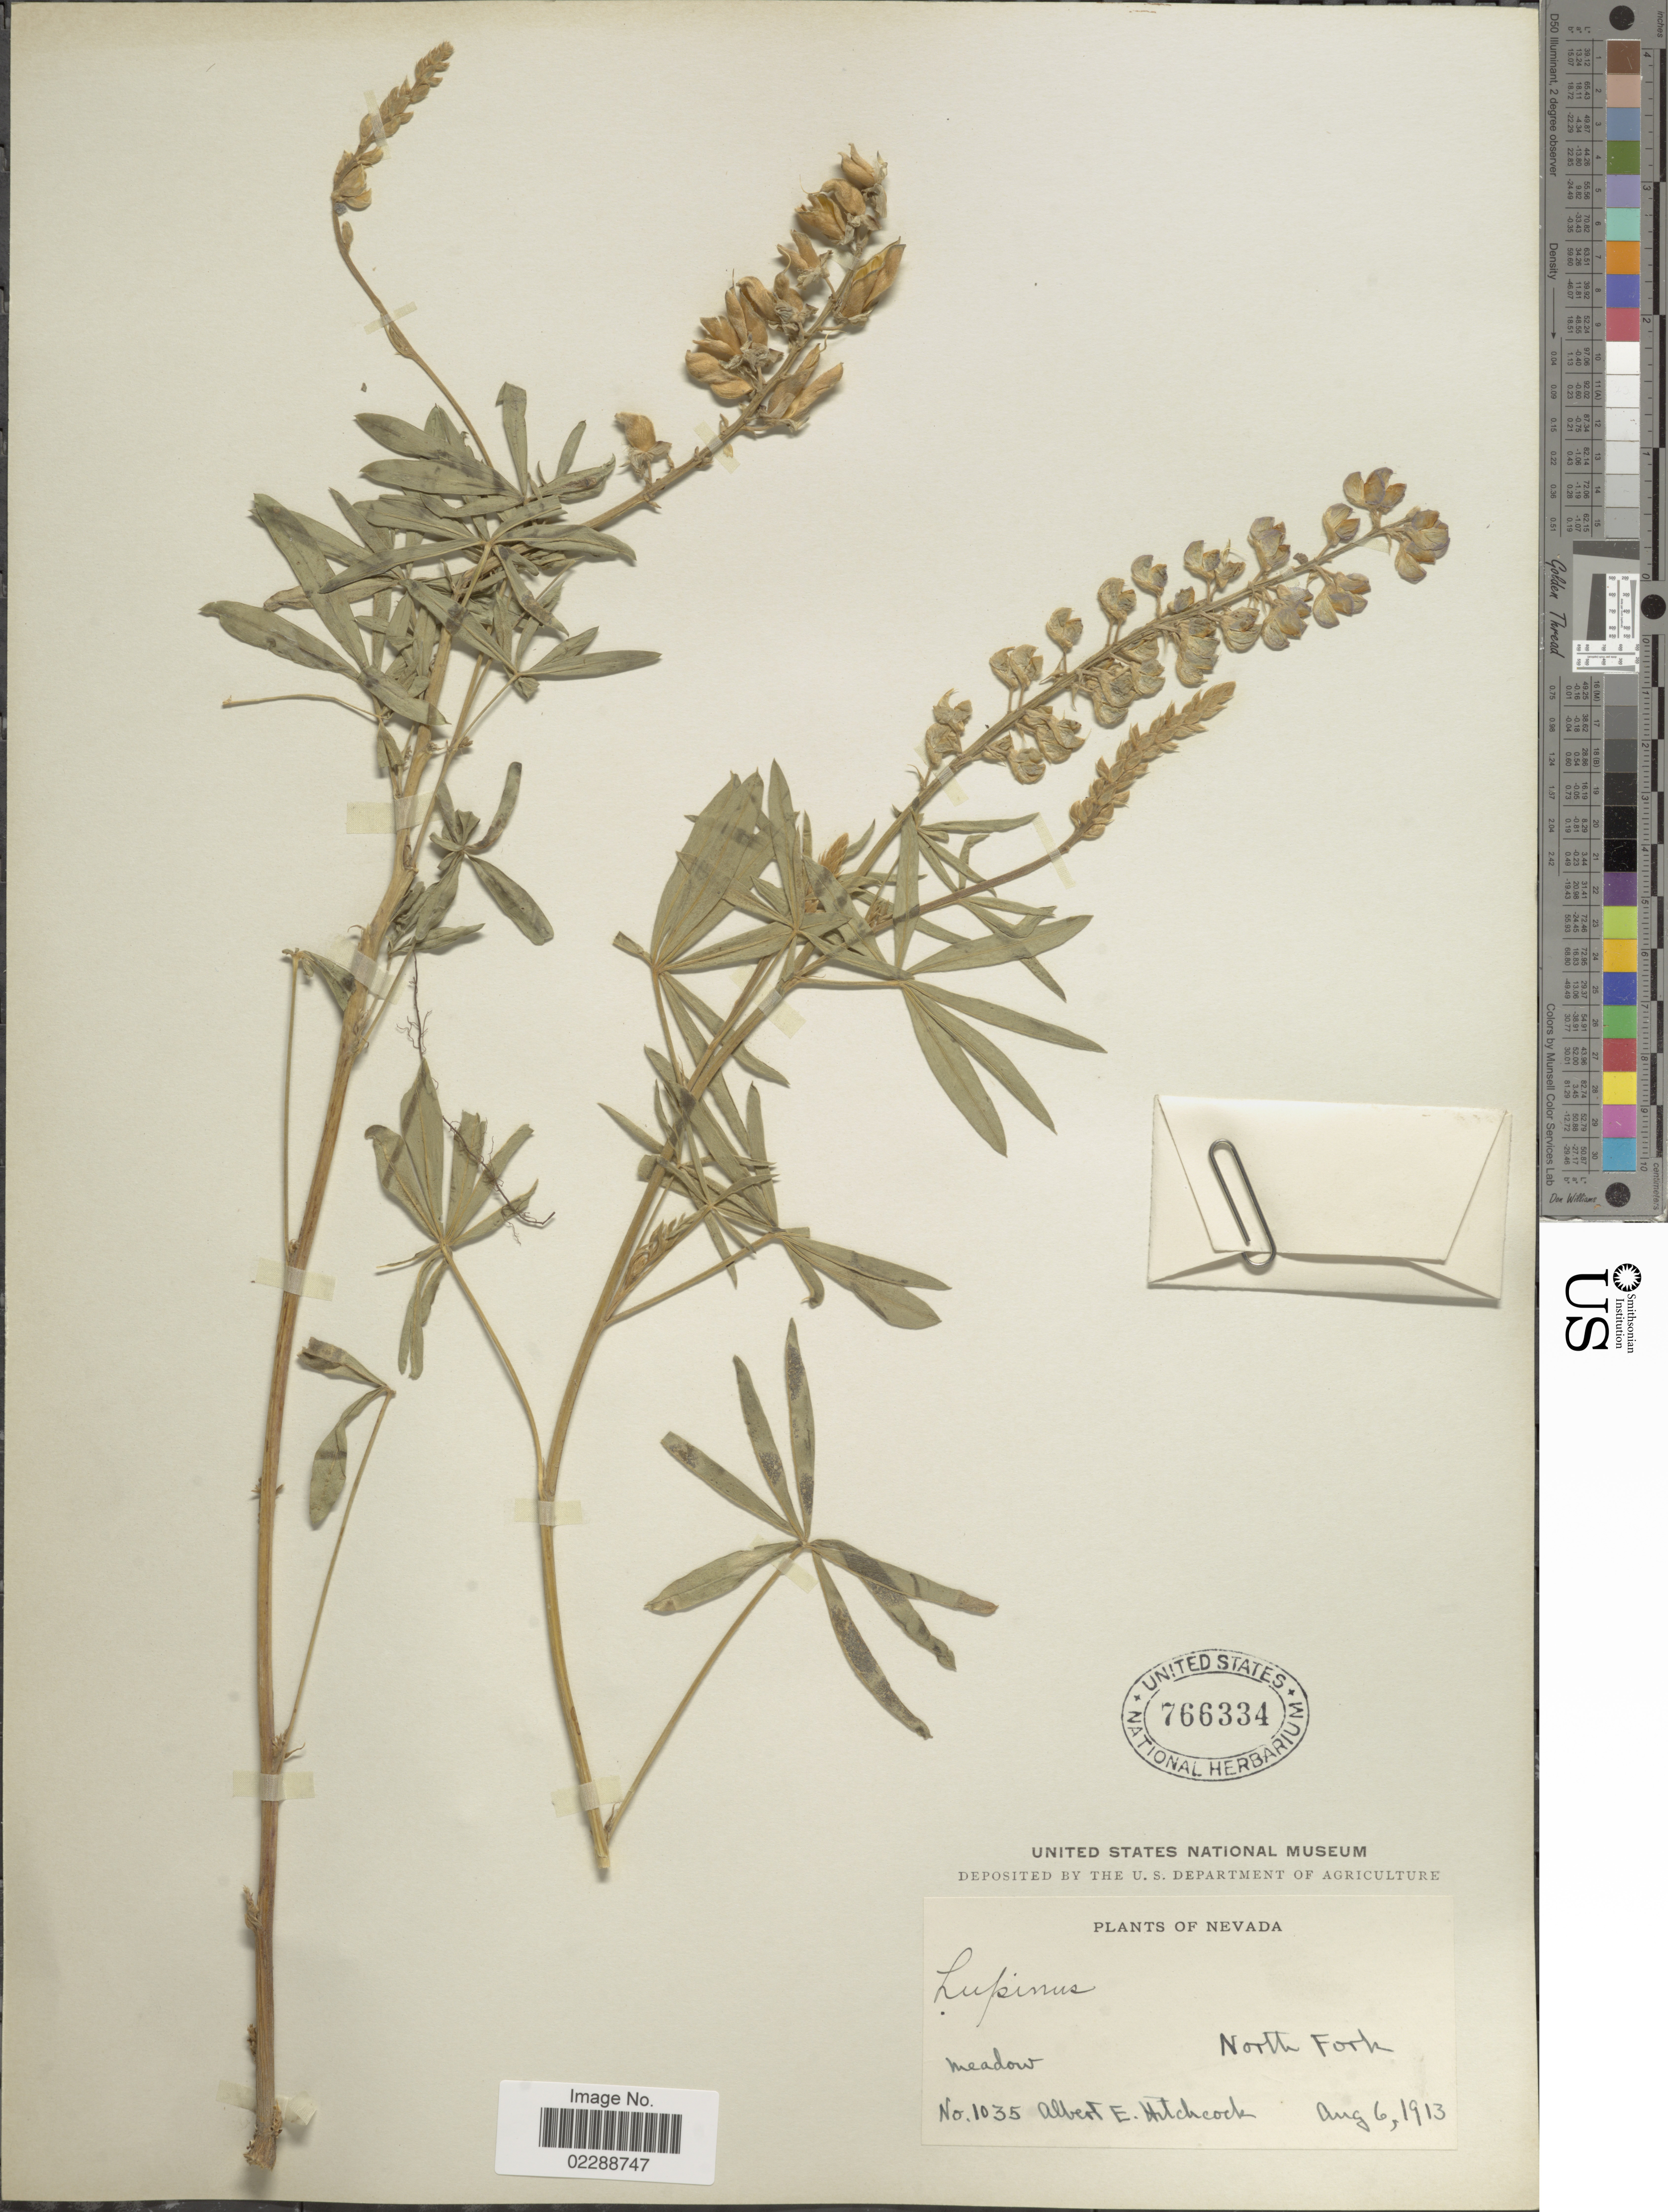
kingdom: Plantae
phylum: Tracheophyta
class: Magnoliopsida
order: Fabales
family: Fabaceae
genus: Lupinus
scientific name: Lupinus sp.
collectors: A. Hitchcock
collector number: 1035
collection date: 1913-08-06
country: United States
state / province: Nevada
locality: North Fork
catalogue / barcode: US 766334